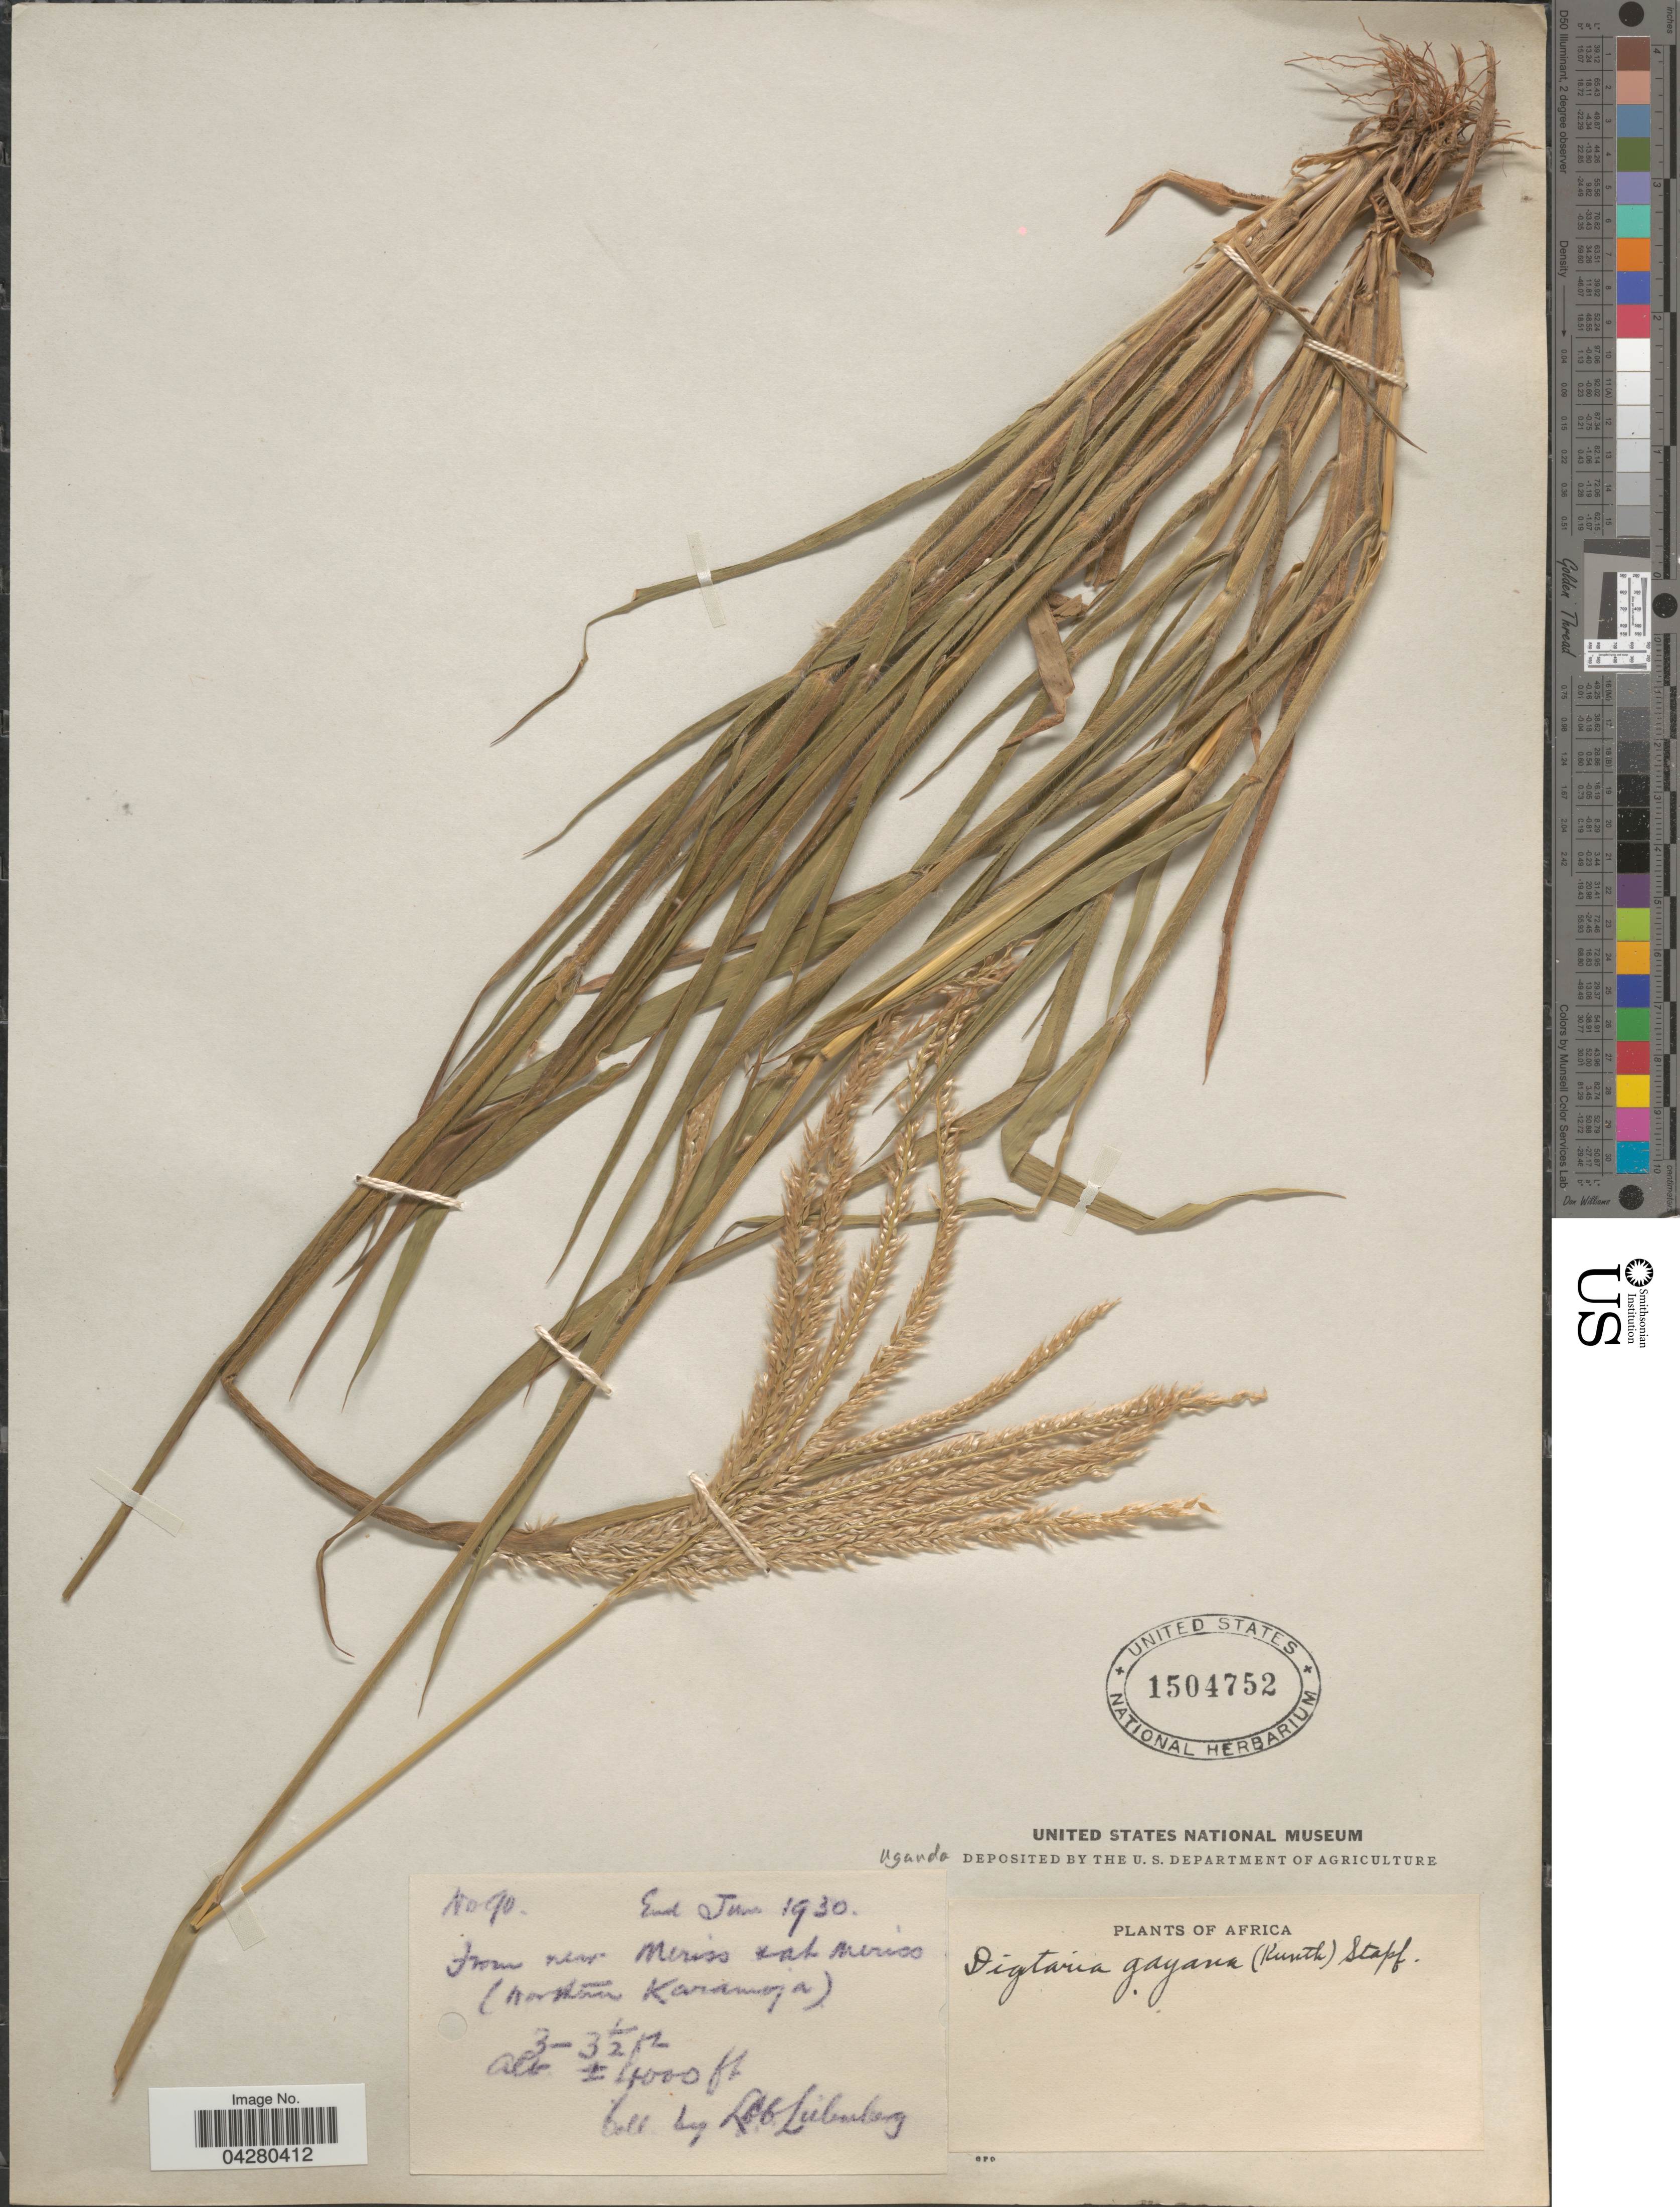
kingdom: Plantae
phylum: Tracheophyta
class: Liliopsida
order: Poales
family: Poaceae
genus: Digitaria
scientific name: Digitaria gayana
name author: (Kunth) Stapf ex A. Chev.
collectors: L. Liebenberg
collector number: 90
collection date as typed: End June 1930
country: Uganda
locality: From near Meriss + at Meriss (northern Karamoja). Africa.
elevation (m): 1219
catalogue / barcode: US 1504752